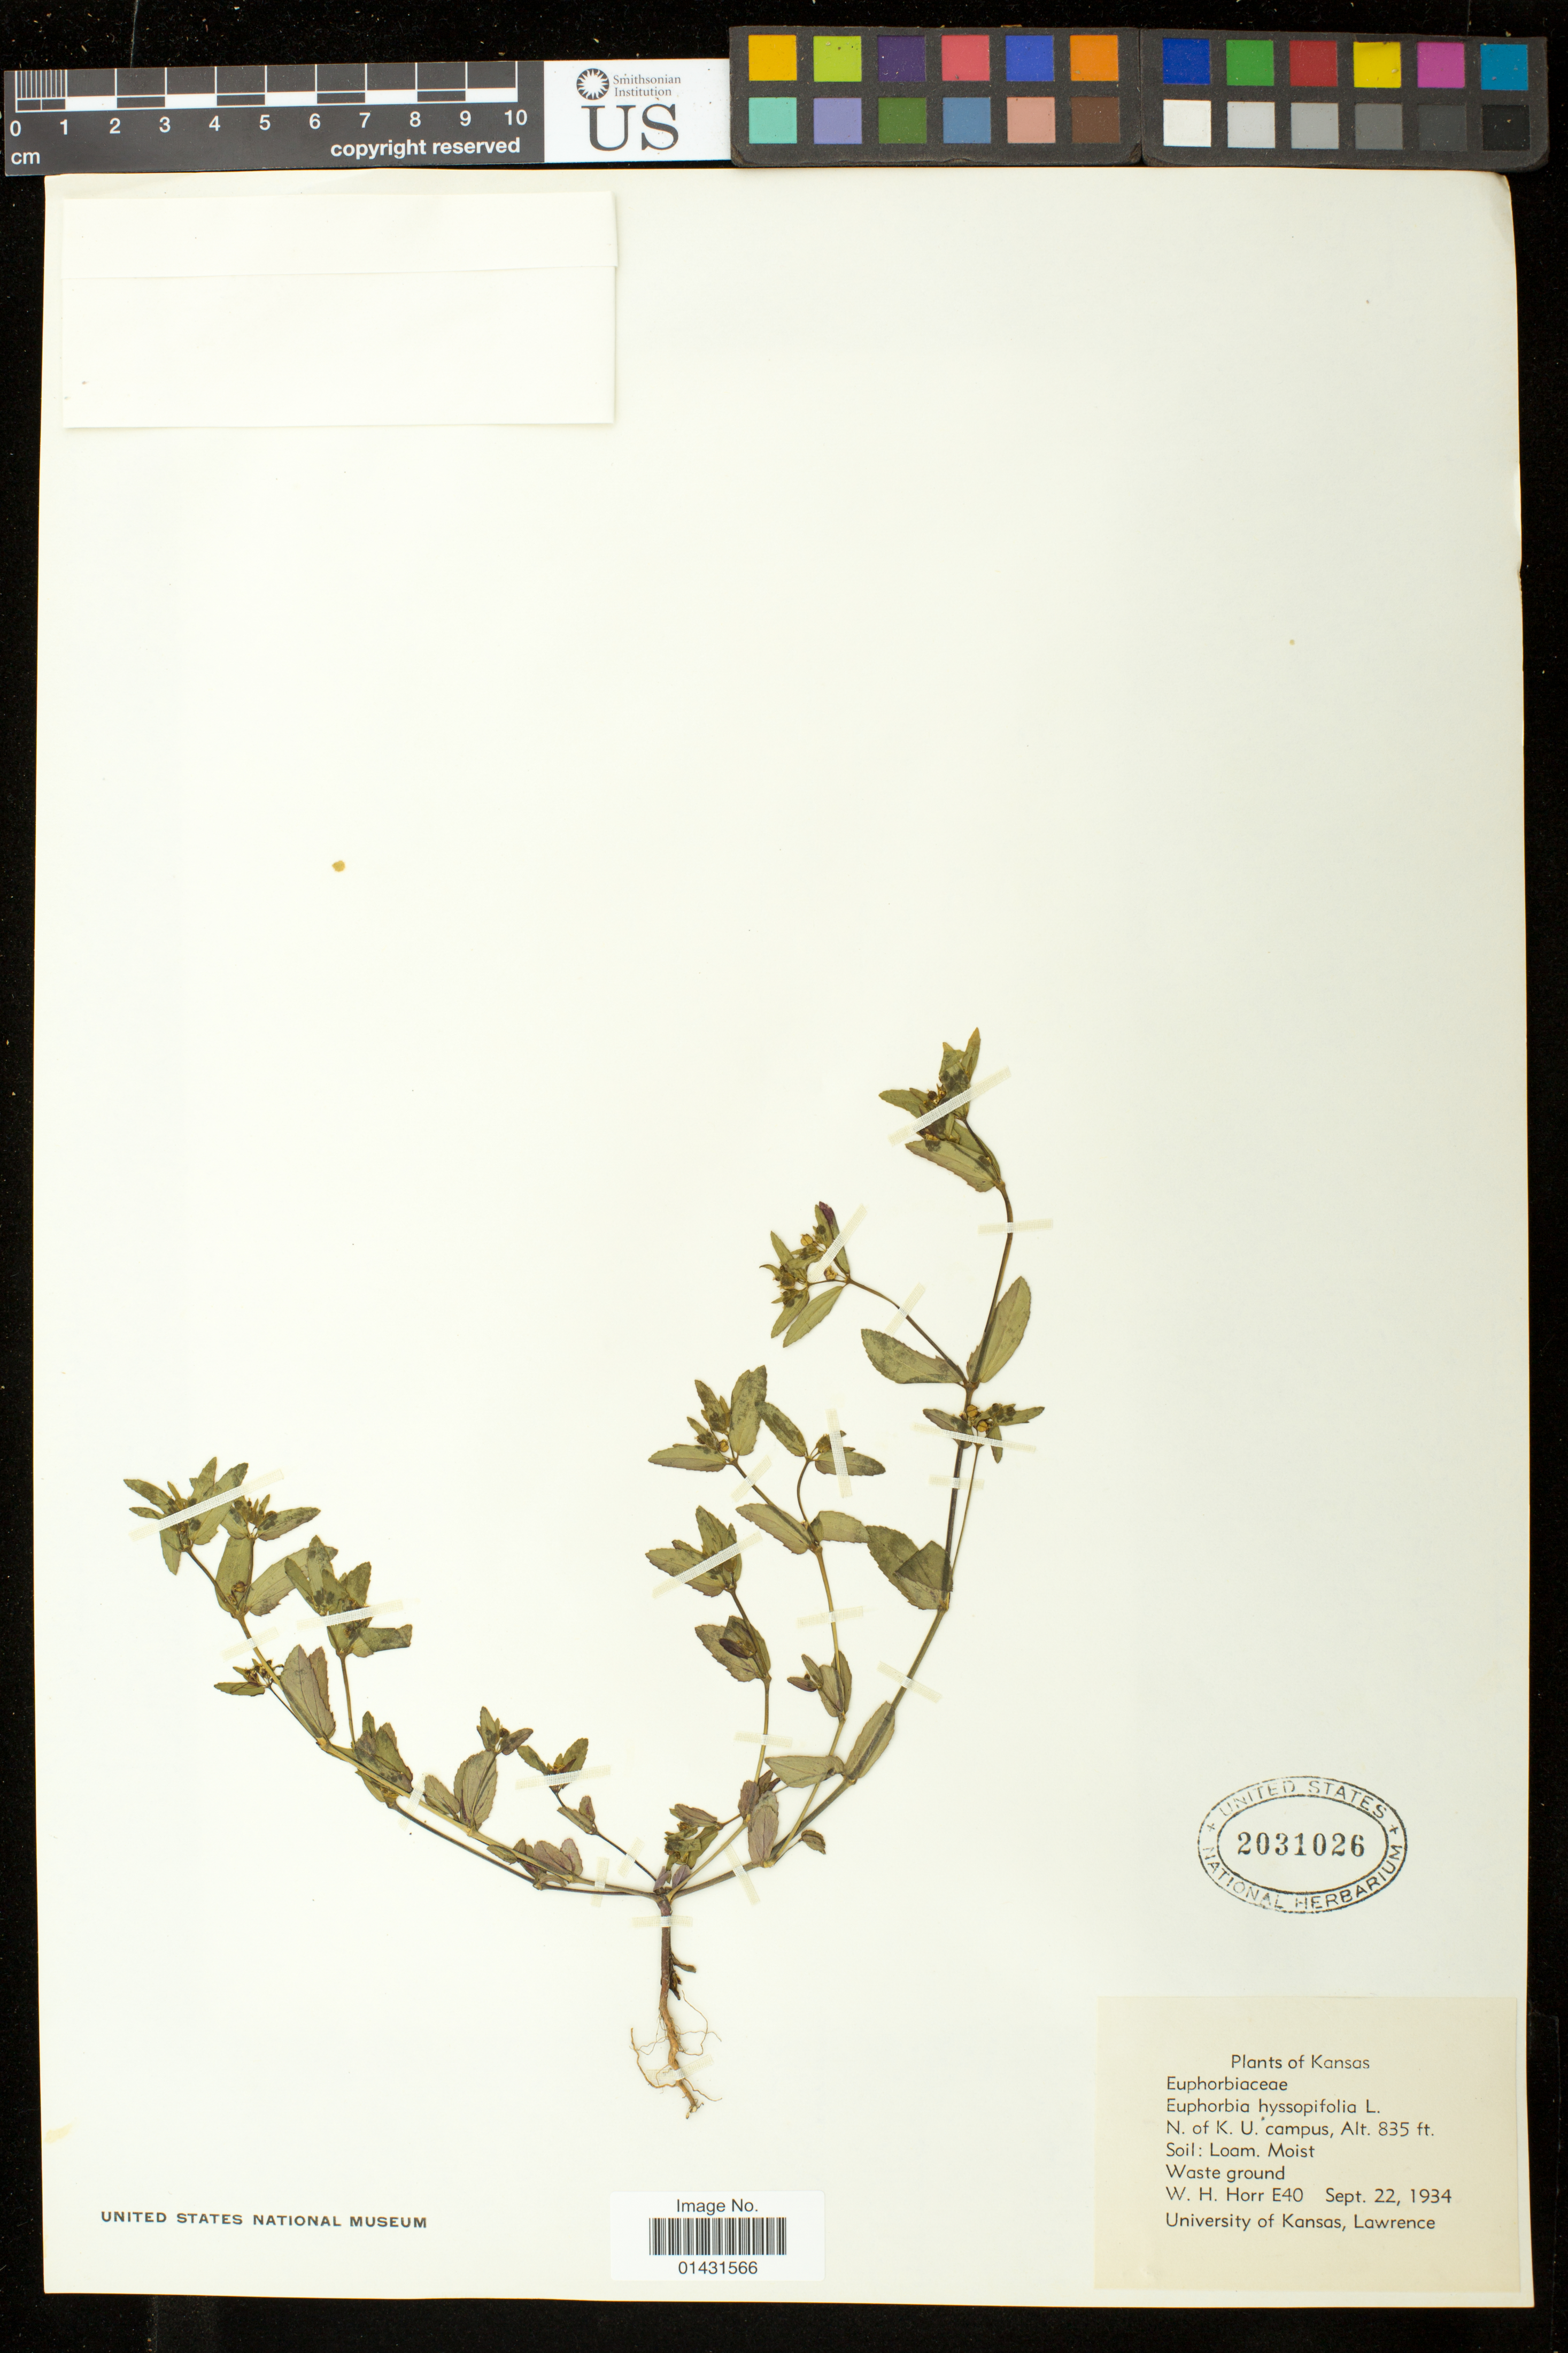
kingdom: Plantae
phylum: Tracheophyta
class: Magnoliopsida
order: Malpighiales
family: Euphorbiaceae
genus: Euphorbia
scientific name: Euphorbia hyssopifolia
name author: L.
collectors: W. H. Horr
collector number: E40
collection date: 1934-09-22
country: United States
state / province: Kansas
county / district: Douglas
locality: N. of K. U. campus; University of Kansas, Lawrence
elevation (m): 255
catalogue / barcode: US 2031026